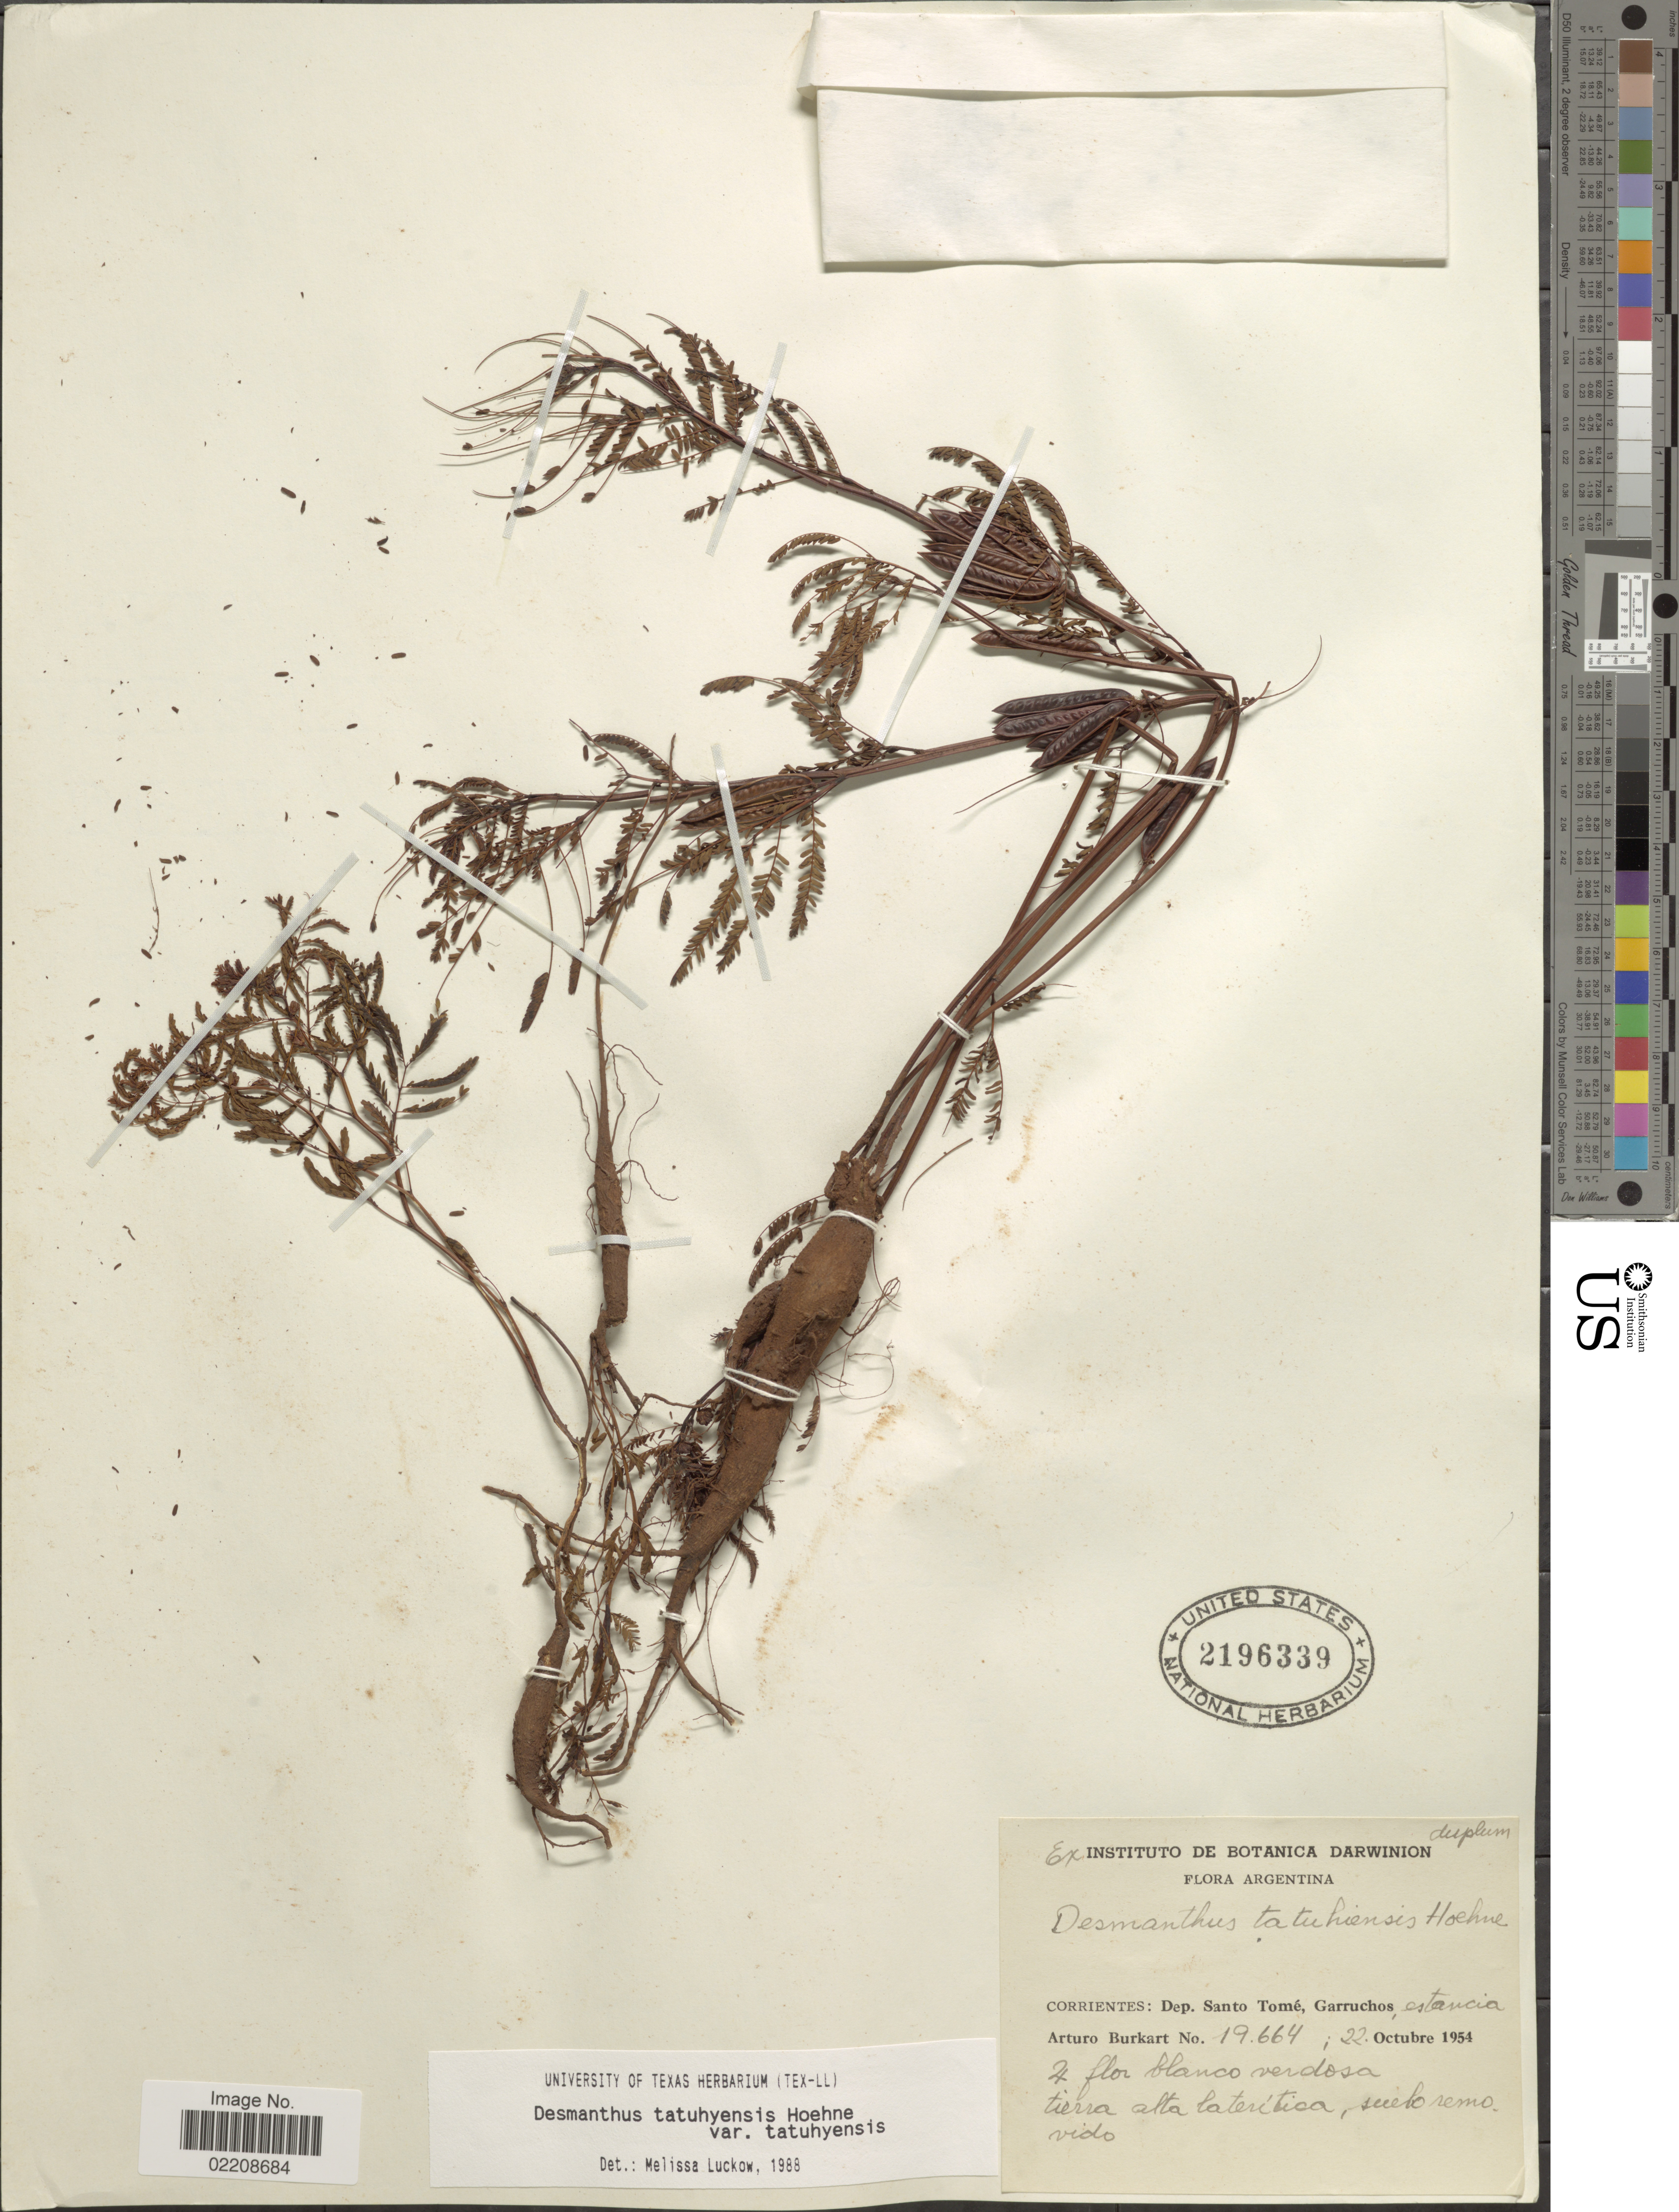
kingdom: Plantae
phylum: Tracheophyta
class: Magnoliopsida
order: Fabales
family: Fabaceae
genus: Desmanthus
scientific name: Desmanthus tatuhyensis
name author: Hoehne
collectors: A. E. Burkart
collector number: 19664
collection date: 1954-10-22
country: Argentina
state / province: Corrientes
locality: Dep. Santo Tome, Garruchos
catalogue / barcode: US 2196339